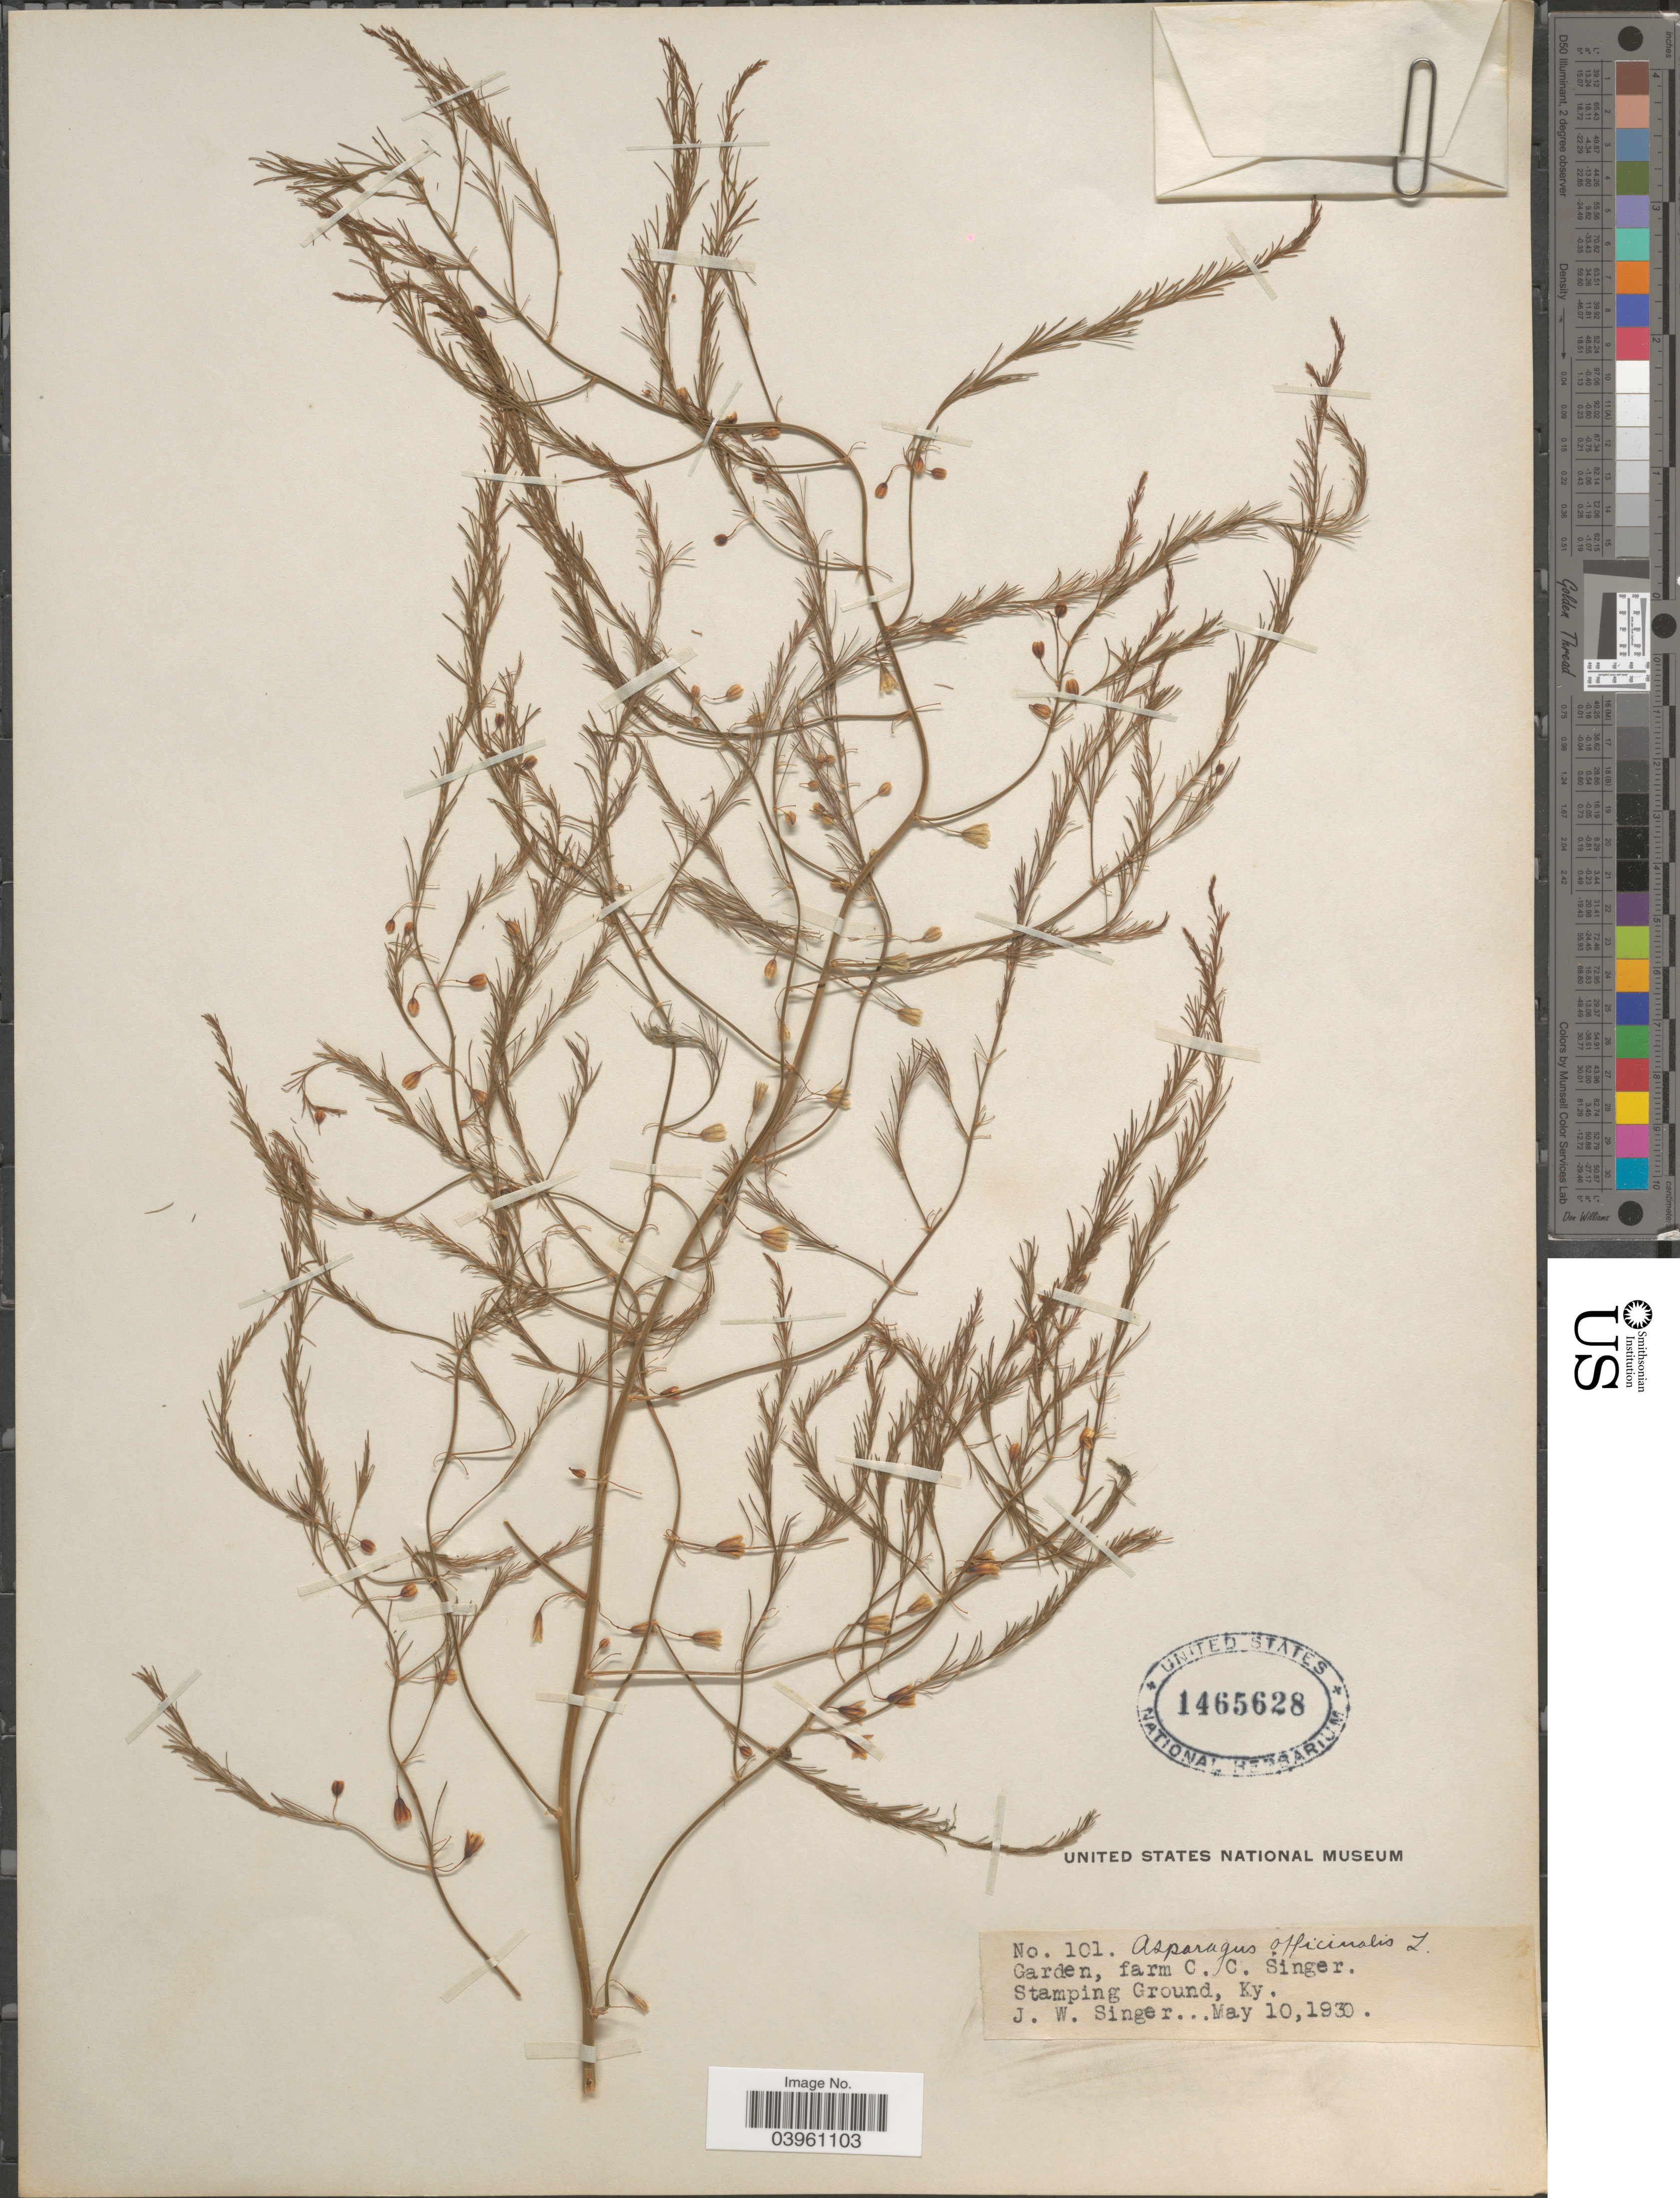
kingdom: Plantae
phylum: Tracheophyta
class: Liliopsida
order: Asparagales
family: Asparagaceae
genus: Asparagus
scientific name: Asparagus officinalis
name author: L.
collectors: J. EW. Singer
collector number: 101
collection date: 1930-05-10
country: United States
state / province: Kentucky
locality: Garden, farm C. C. Singer. Stamping Ground.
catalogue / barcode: US 1465628